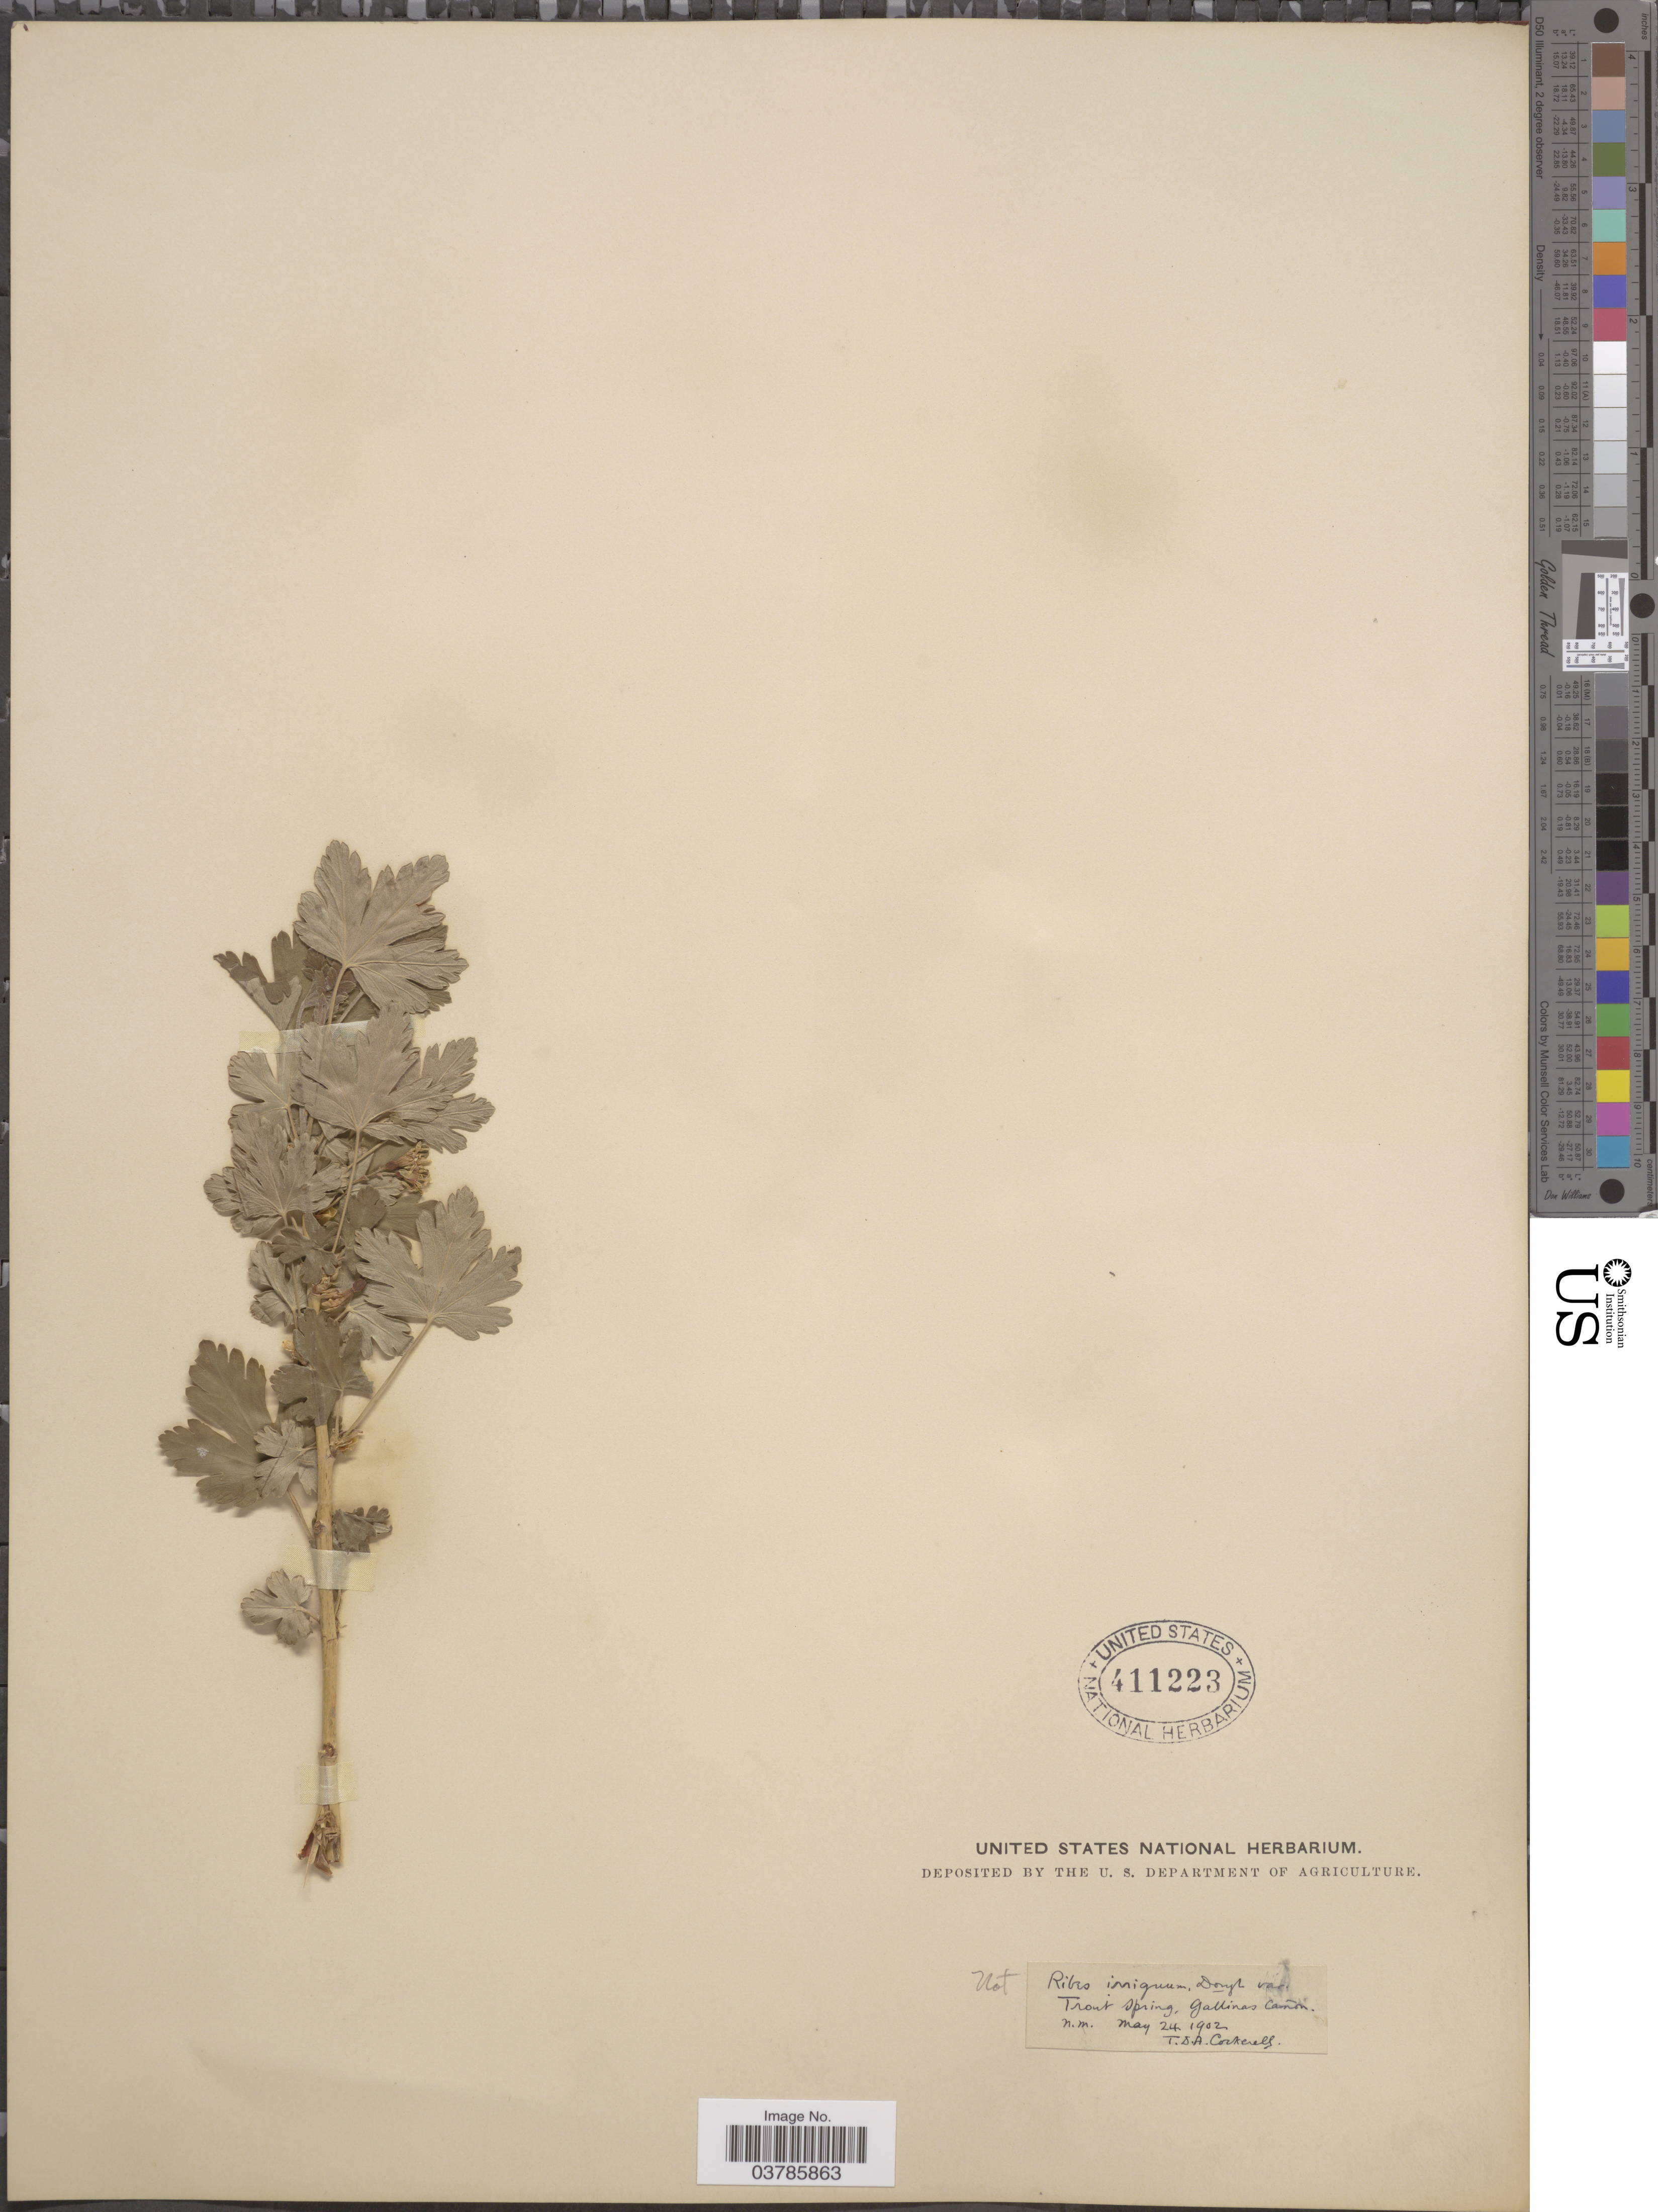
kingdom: Plantae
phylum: Tracheophyta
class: Magnoliopsida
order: Saxifragales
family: Grossulariaceae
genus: Ribes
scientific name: Ribes inerme var. inerme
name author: Rydb.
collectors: T. Cockerell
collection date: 1902-05-24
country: United States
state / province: New Mexico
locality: Trout Spring, Gallinas Cañon.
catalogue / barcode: US 411223